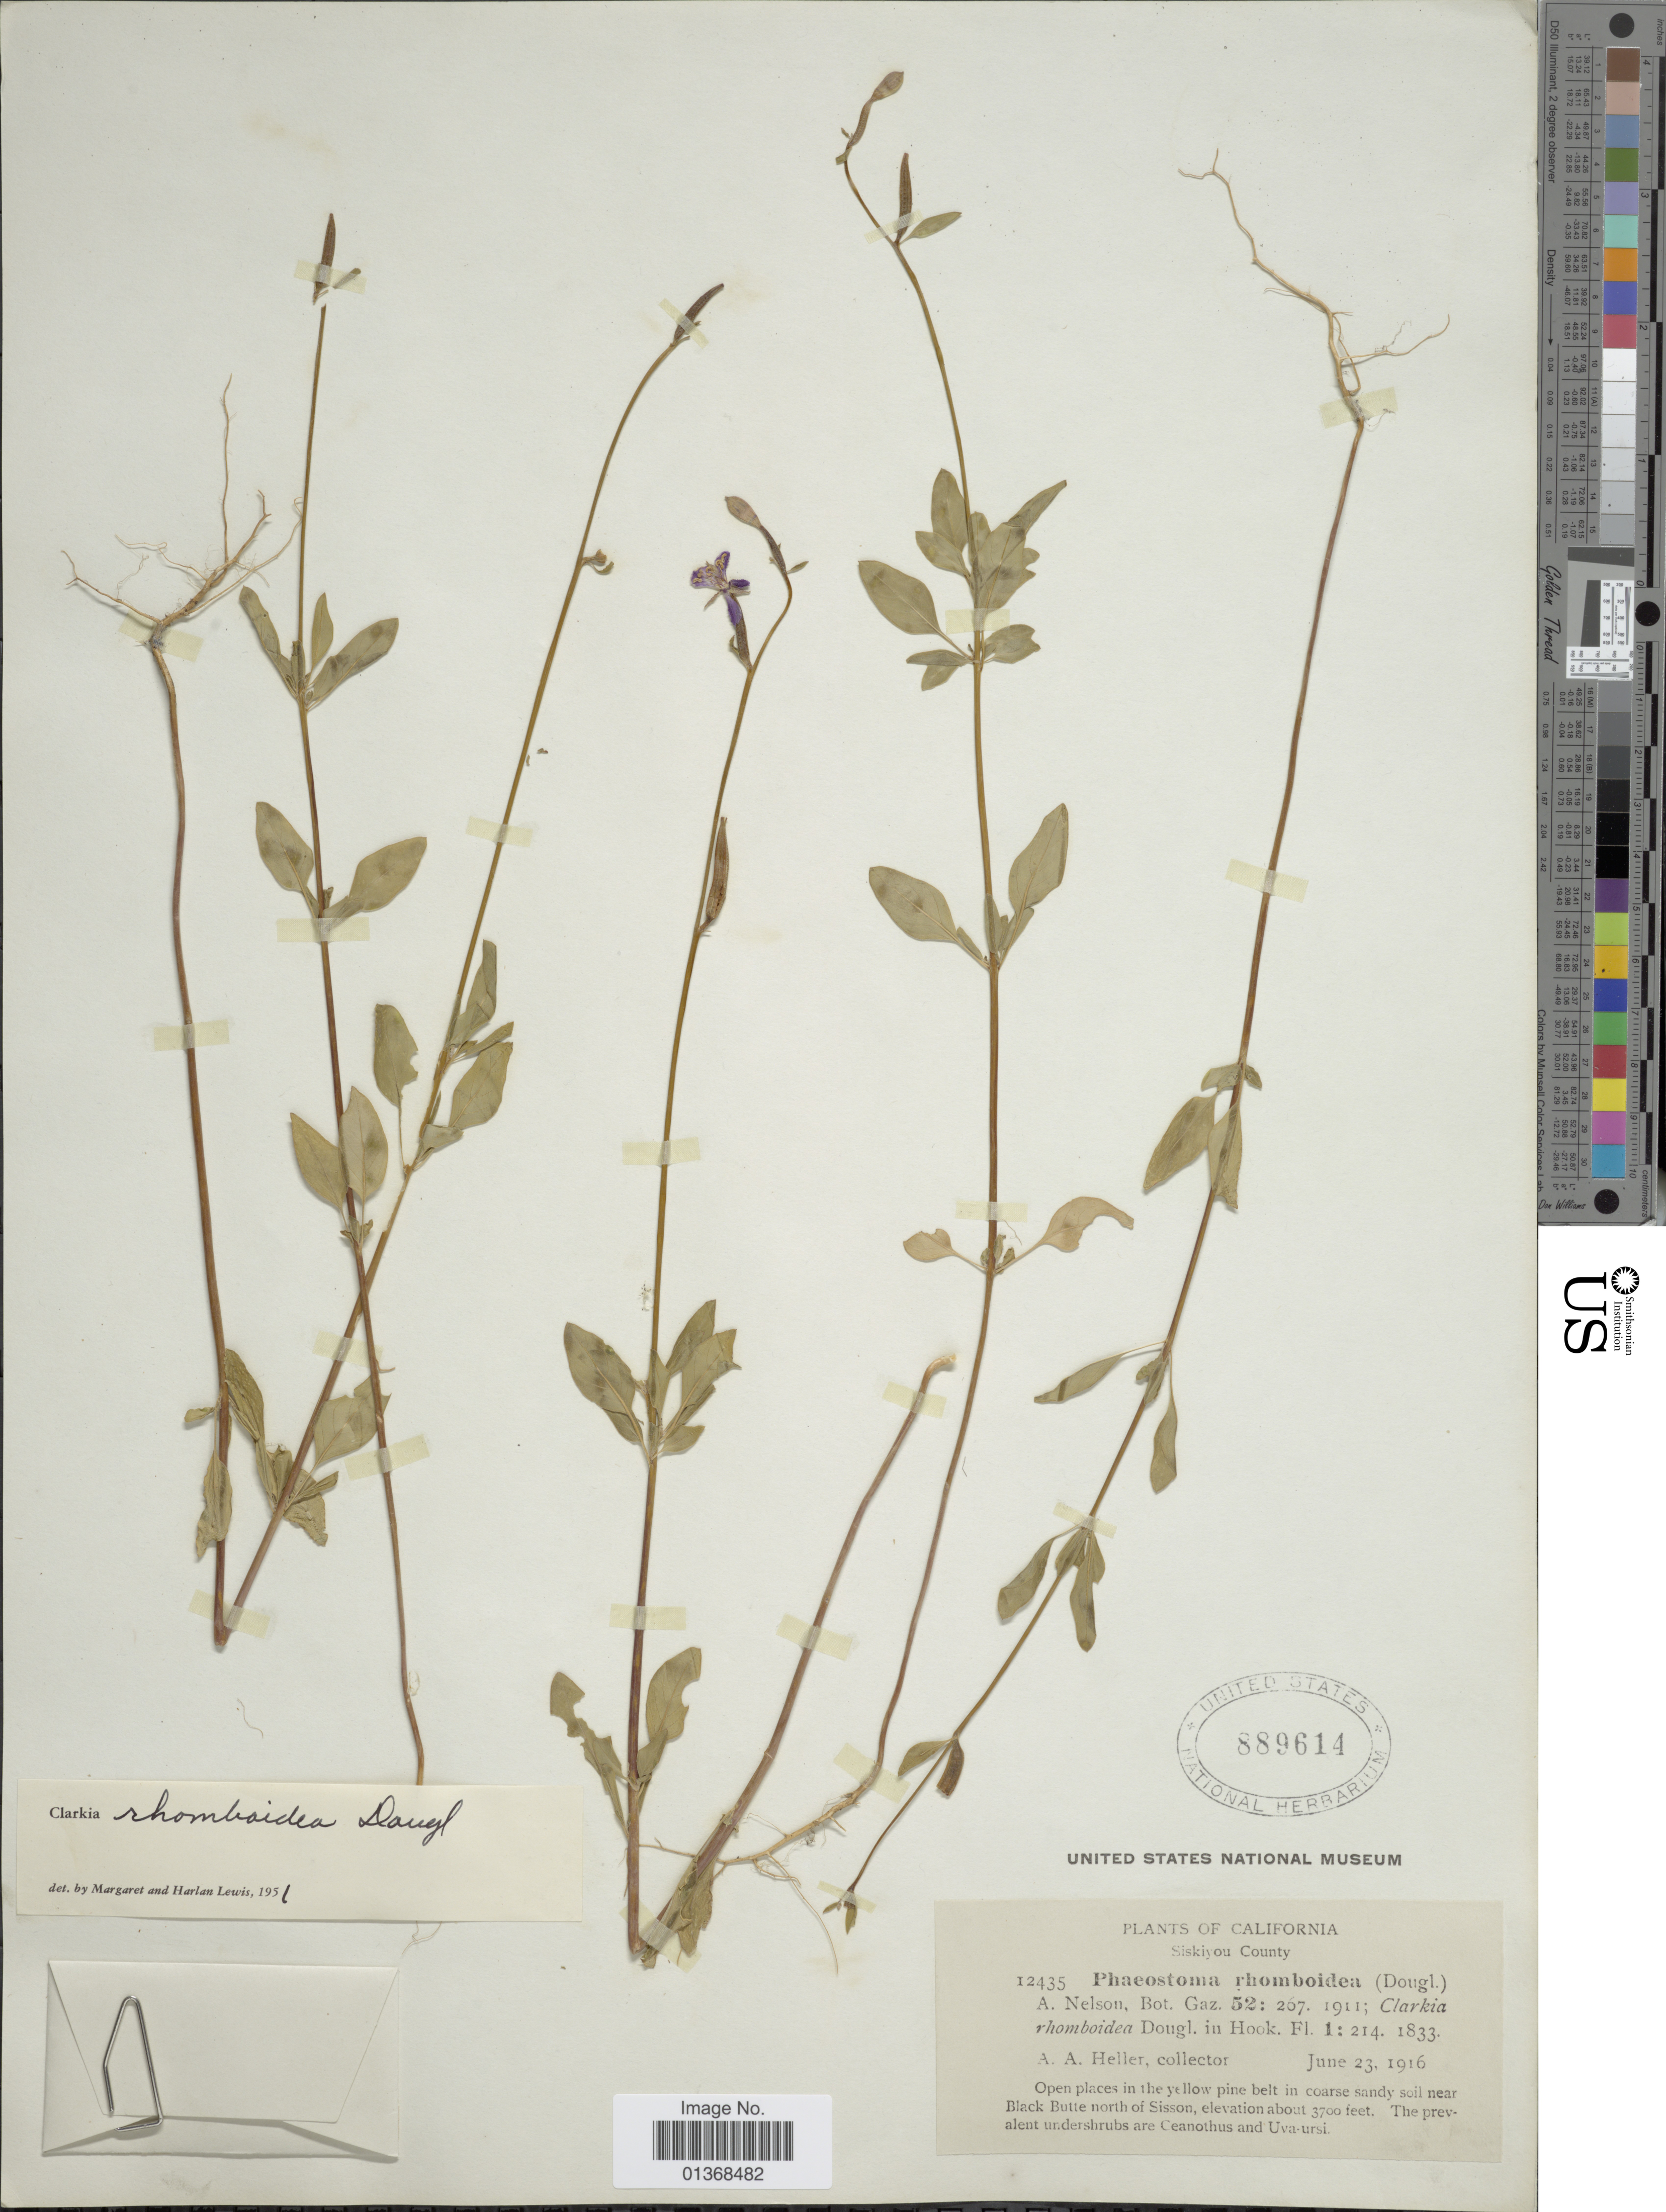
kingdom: Plantae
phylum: Tracheophyta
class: Magnoliopsida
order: Myrtales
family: Onagraceae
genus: Clarkia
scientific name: Clarkia rhomboidea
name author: Douglas ex Hook.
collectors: A. A. Heller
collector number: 12435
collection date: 1916-06-23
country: United States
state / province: California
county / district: Siskiyou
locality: Siskiyou County, Open places in the yellow pine belt in coarse sandy soil near Black Butte north of Sisson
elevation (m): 1128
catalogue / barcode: US 889614